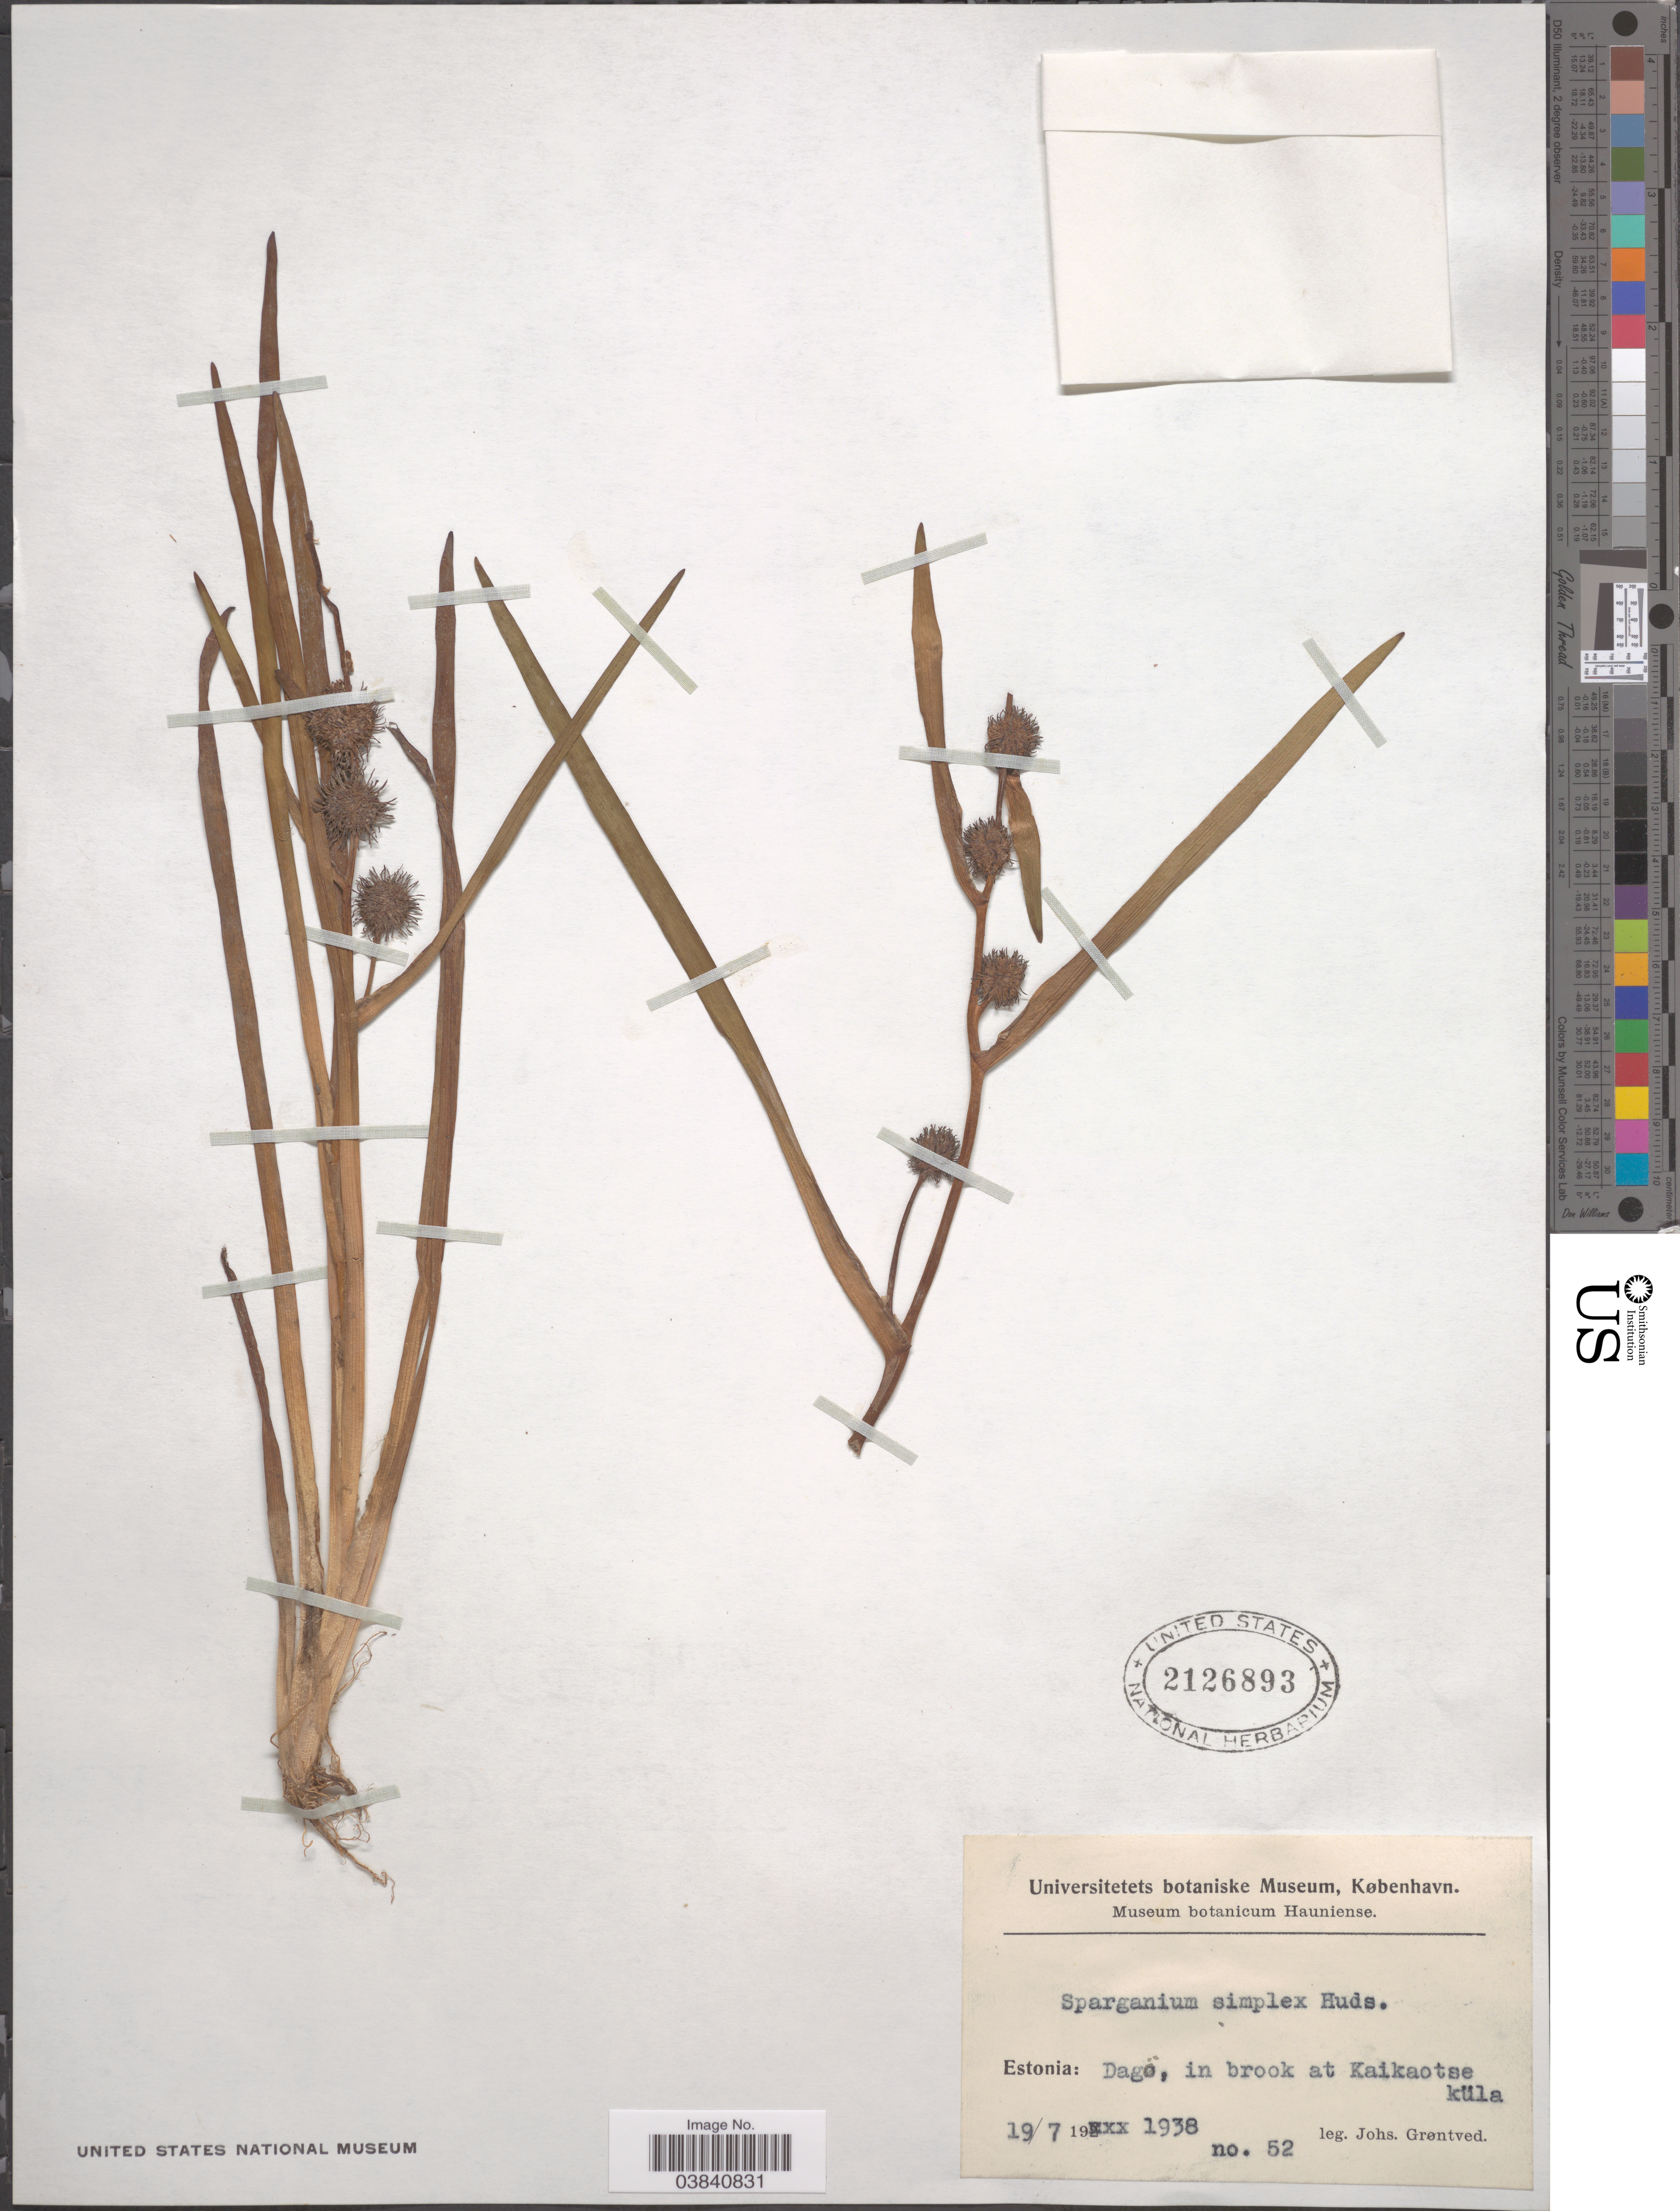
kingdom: Plantae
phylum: Tracheophyta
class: Liliopsida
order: Poales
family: Typhaceae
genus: Sparganium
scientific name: Sparganium simplex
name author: Huds.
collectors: J. Grøntved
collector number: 52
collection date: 1938-07-19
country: Estonia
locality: Dagö, in brook at Kaikaotse küla.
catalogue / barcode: US 2126893